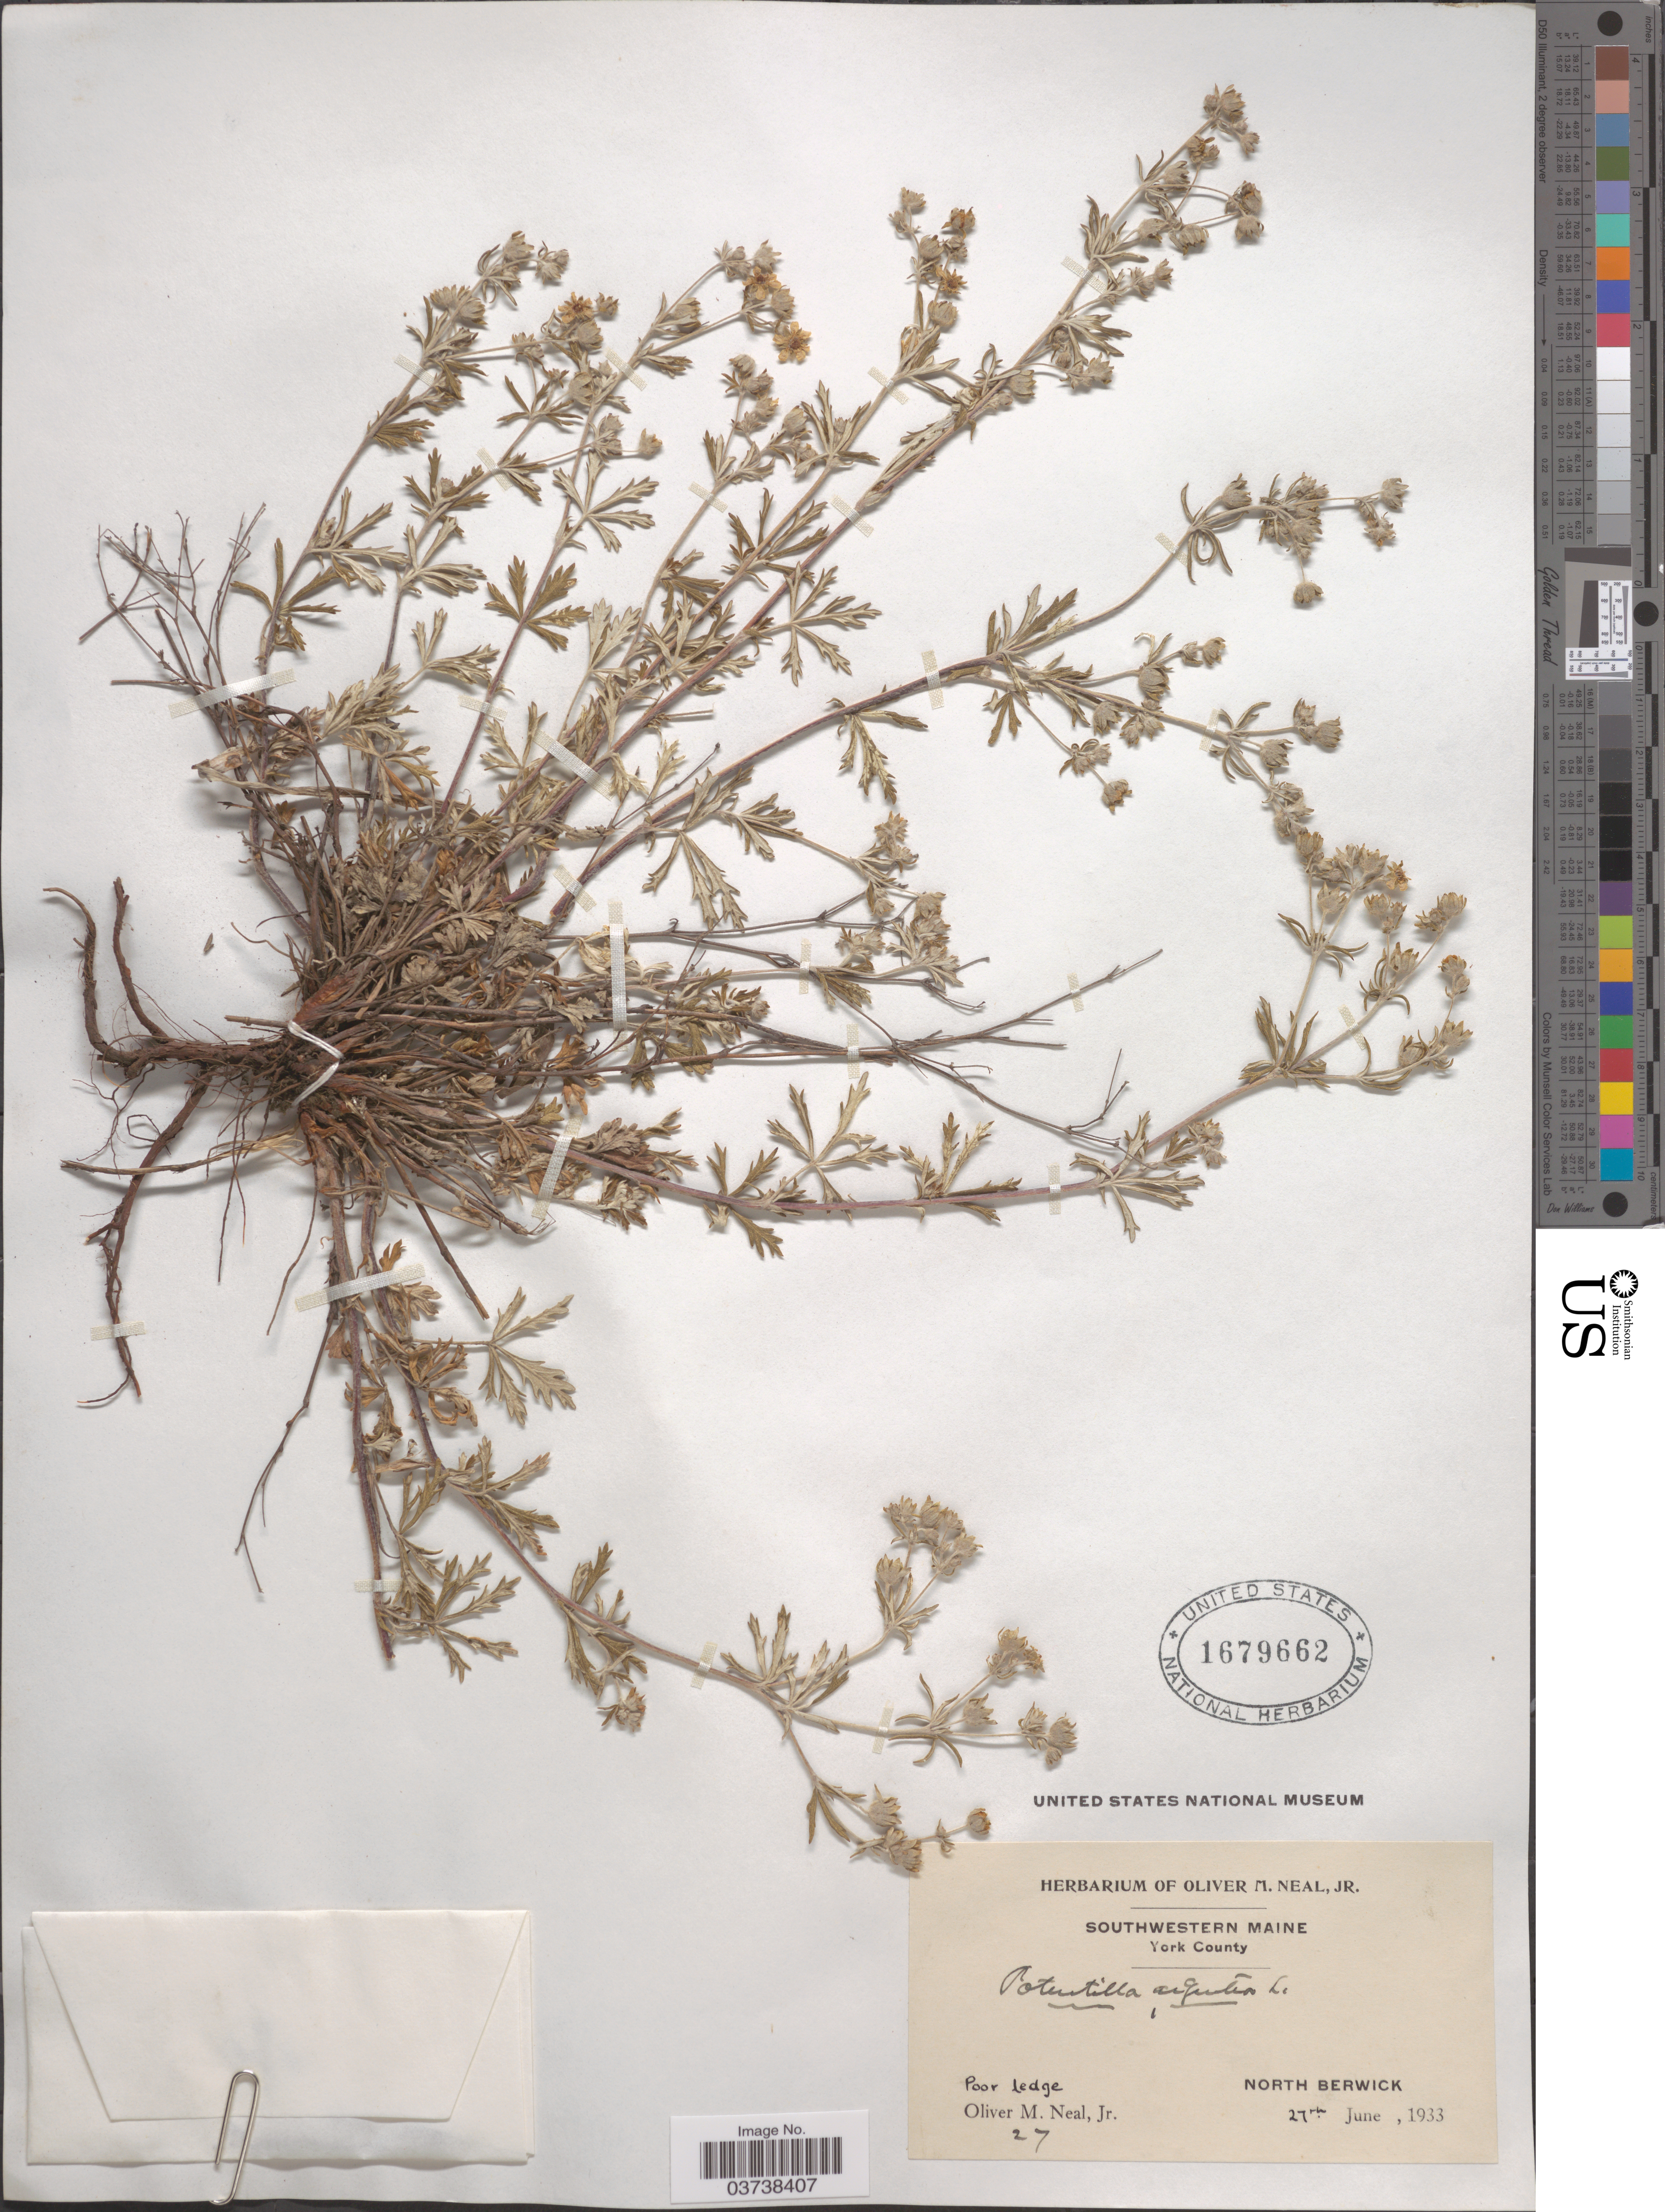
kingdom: Plantae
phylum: Tracheophyta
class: Magnoliopsida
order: Rosales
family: Rosaceae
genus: Potentilla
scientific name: Potentilla argentea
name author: L.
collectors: O. Neal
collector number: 27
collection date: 1933-06-27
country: United States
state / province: Maine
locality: Southwestern Maine, York County. Poor Ledge. North Berwick.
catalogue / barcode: US 1679662